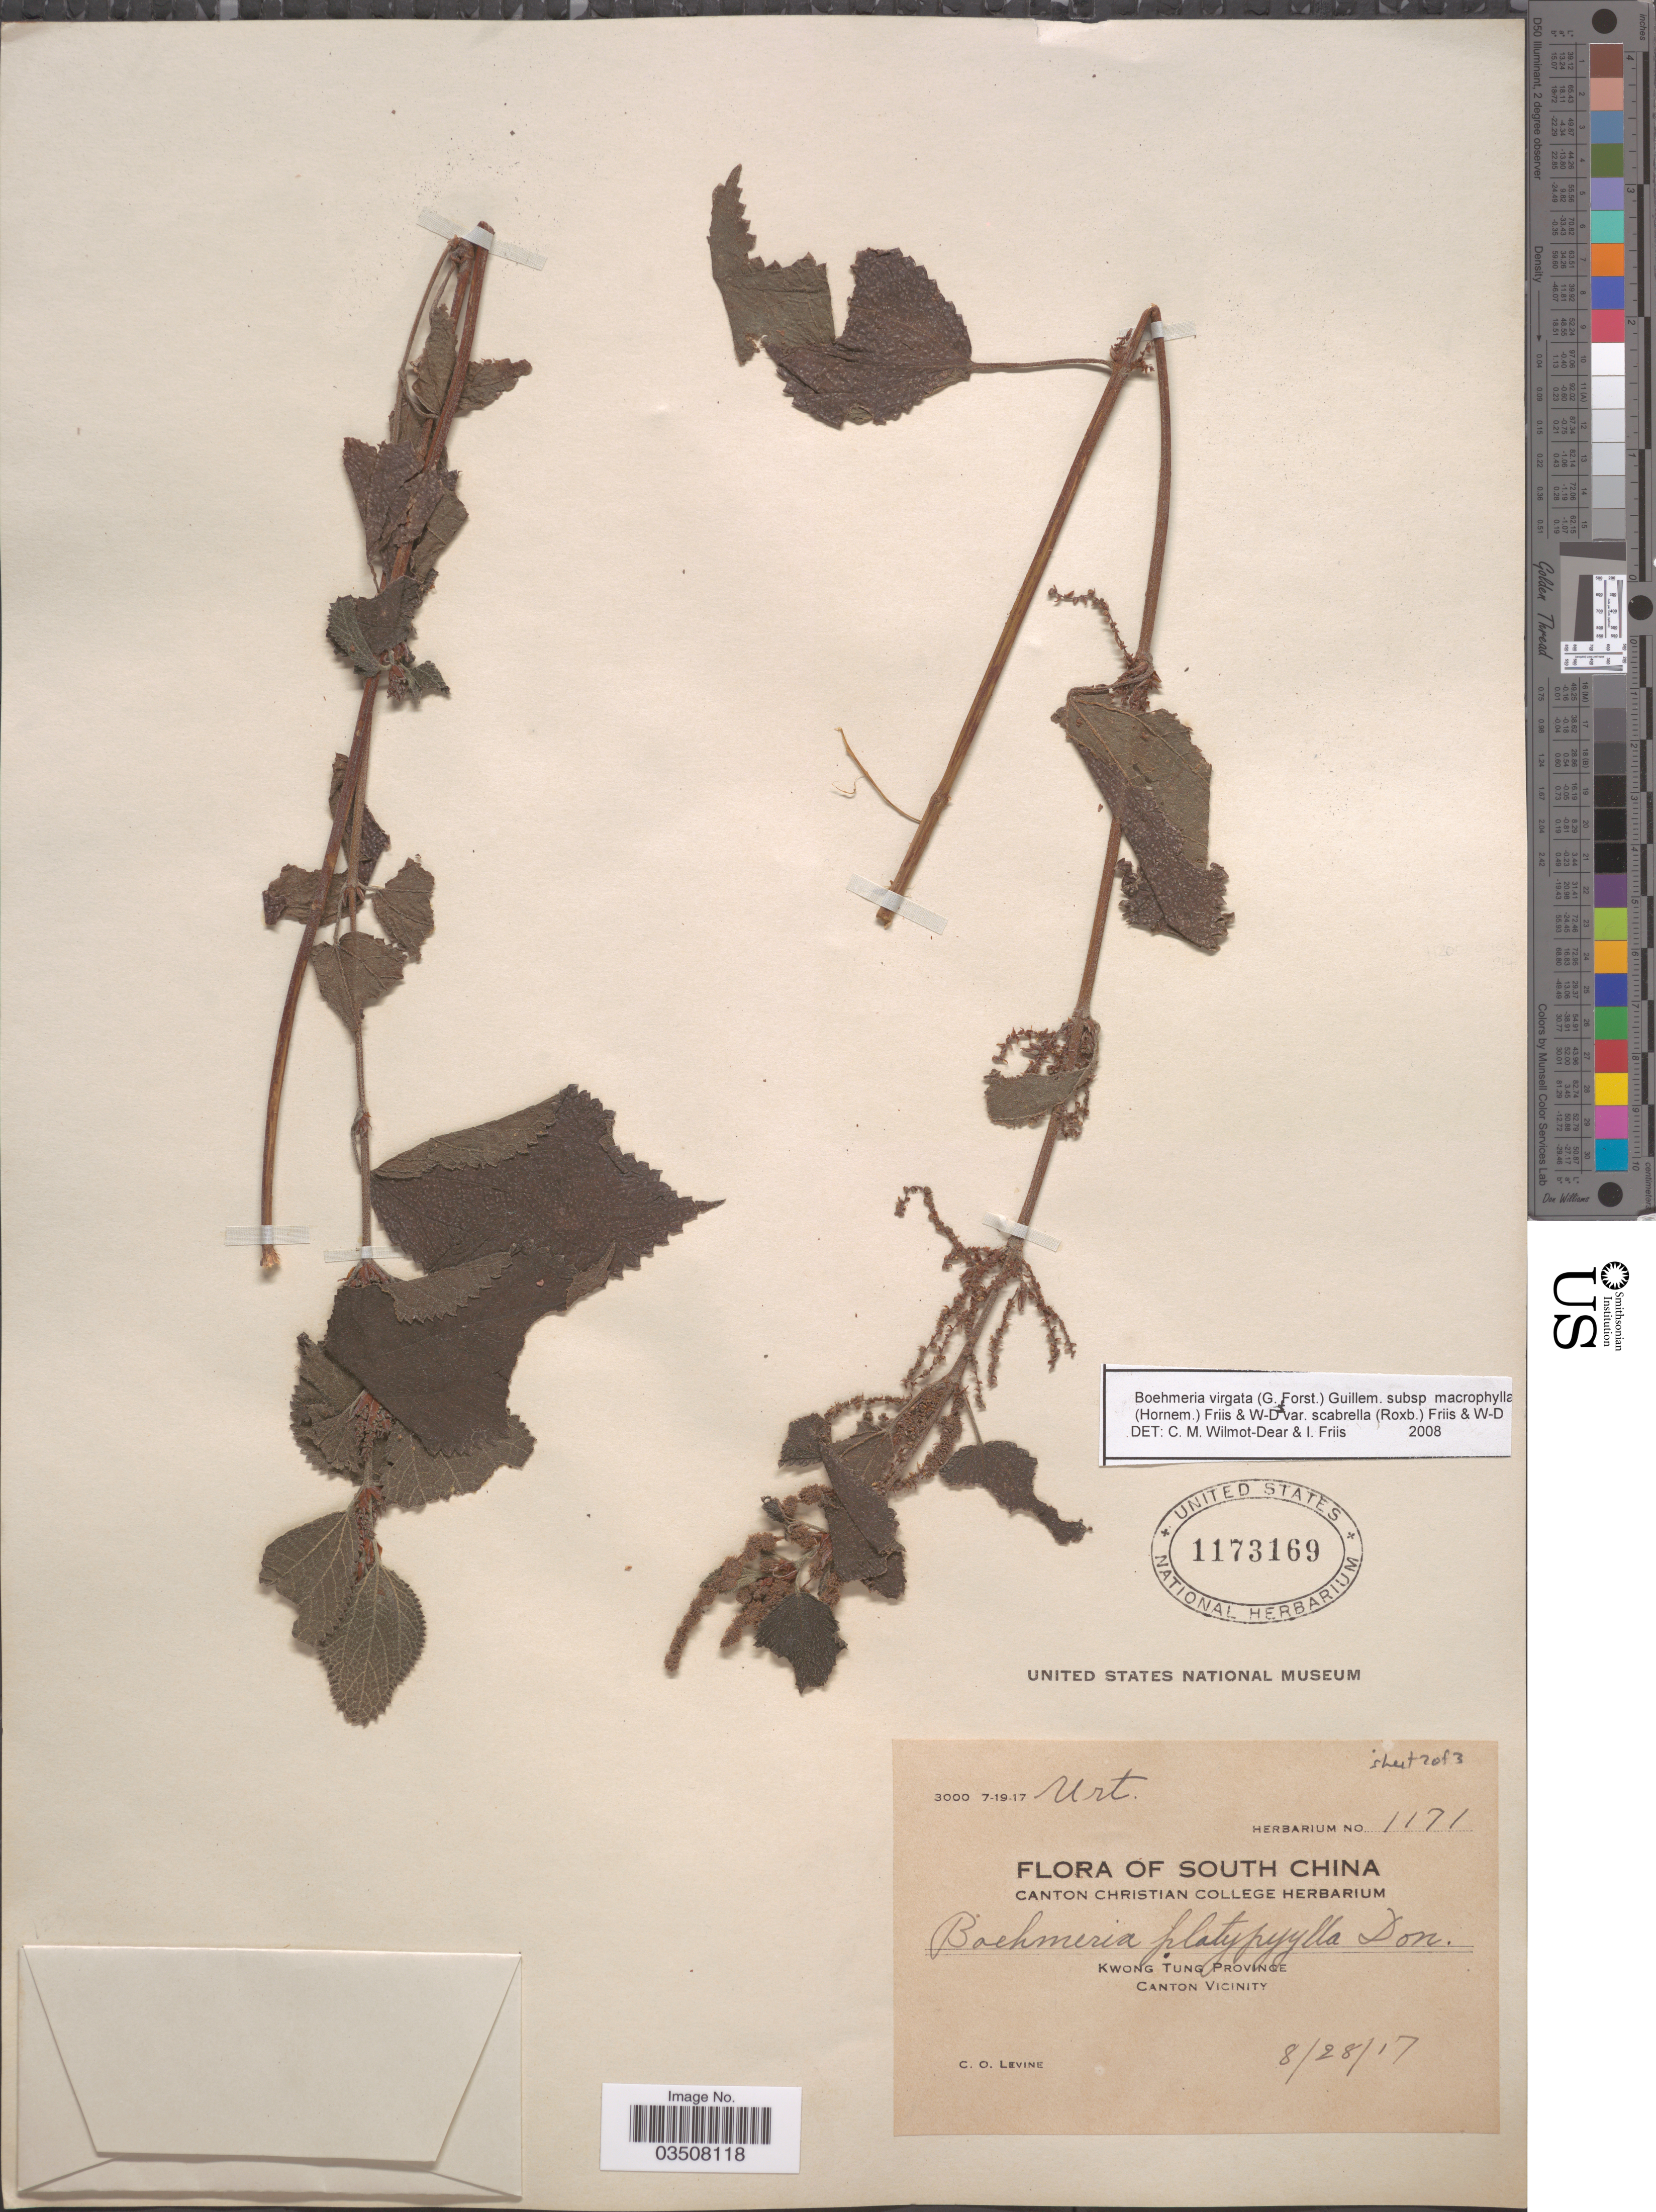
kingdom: Plantae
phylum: Tracheophyta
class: Magnoliopsida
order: Rosales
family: Urticaceae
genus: Boehmeria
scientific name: Boehmeria virgata var. scabrella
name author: (Roxb.) Friis & Wilmot-Dear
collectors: C. O. Levine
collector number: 1171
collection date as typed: Transcribed d/m/y: 28/8/17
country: China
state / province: Guangdong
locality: South China, Kwong Tung Province, Canton Vicinity.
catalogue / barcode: US 1173169